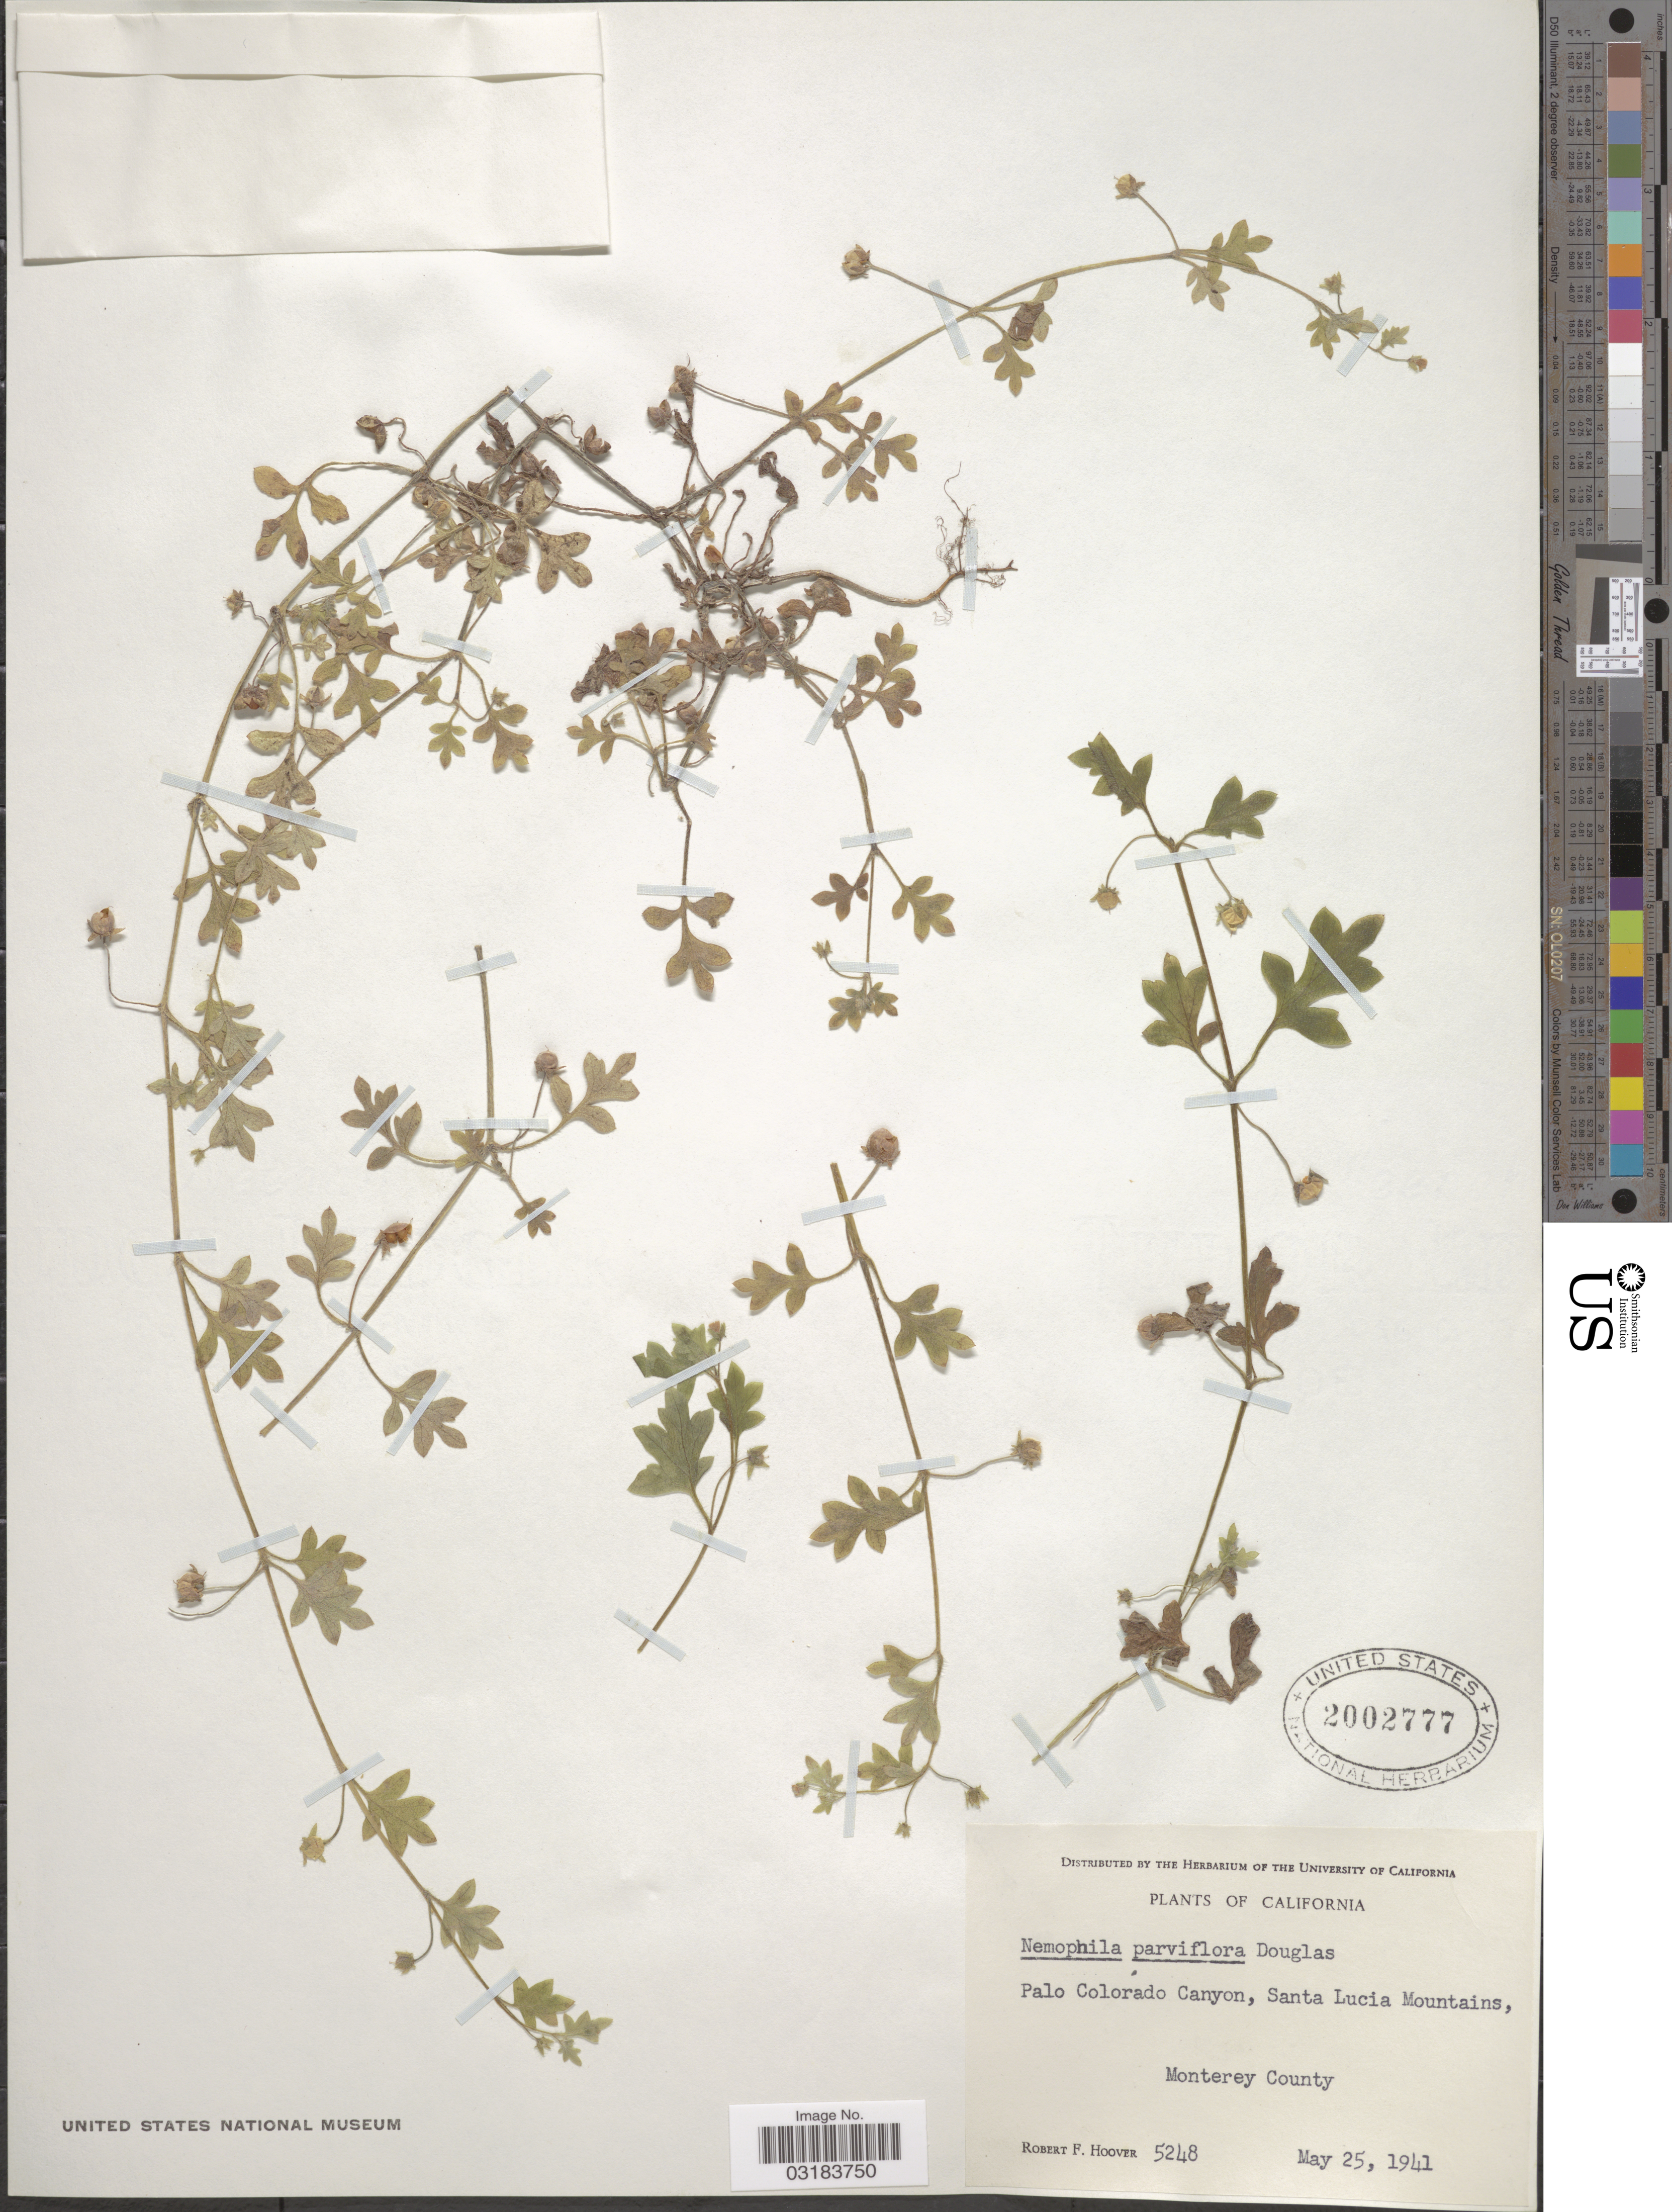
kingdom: Plantae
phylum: Tracheophyta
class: Magnoliopsida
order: Boraginales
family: Hydrophyllaceae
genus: Nemophila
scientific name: Nemophila parviflora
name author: Douglas ex Benth.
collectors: R. F. Hoover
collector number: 5248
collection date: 1941-05-25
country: United States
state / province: California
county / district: Monterey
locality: Palo Colorado Canyon, Santa Lucia Mountains, Monterey County.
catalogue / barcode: US 2002777